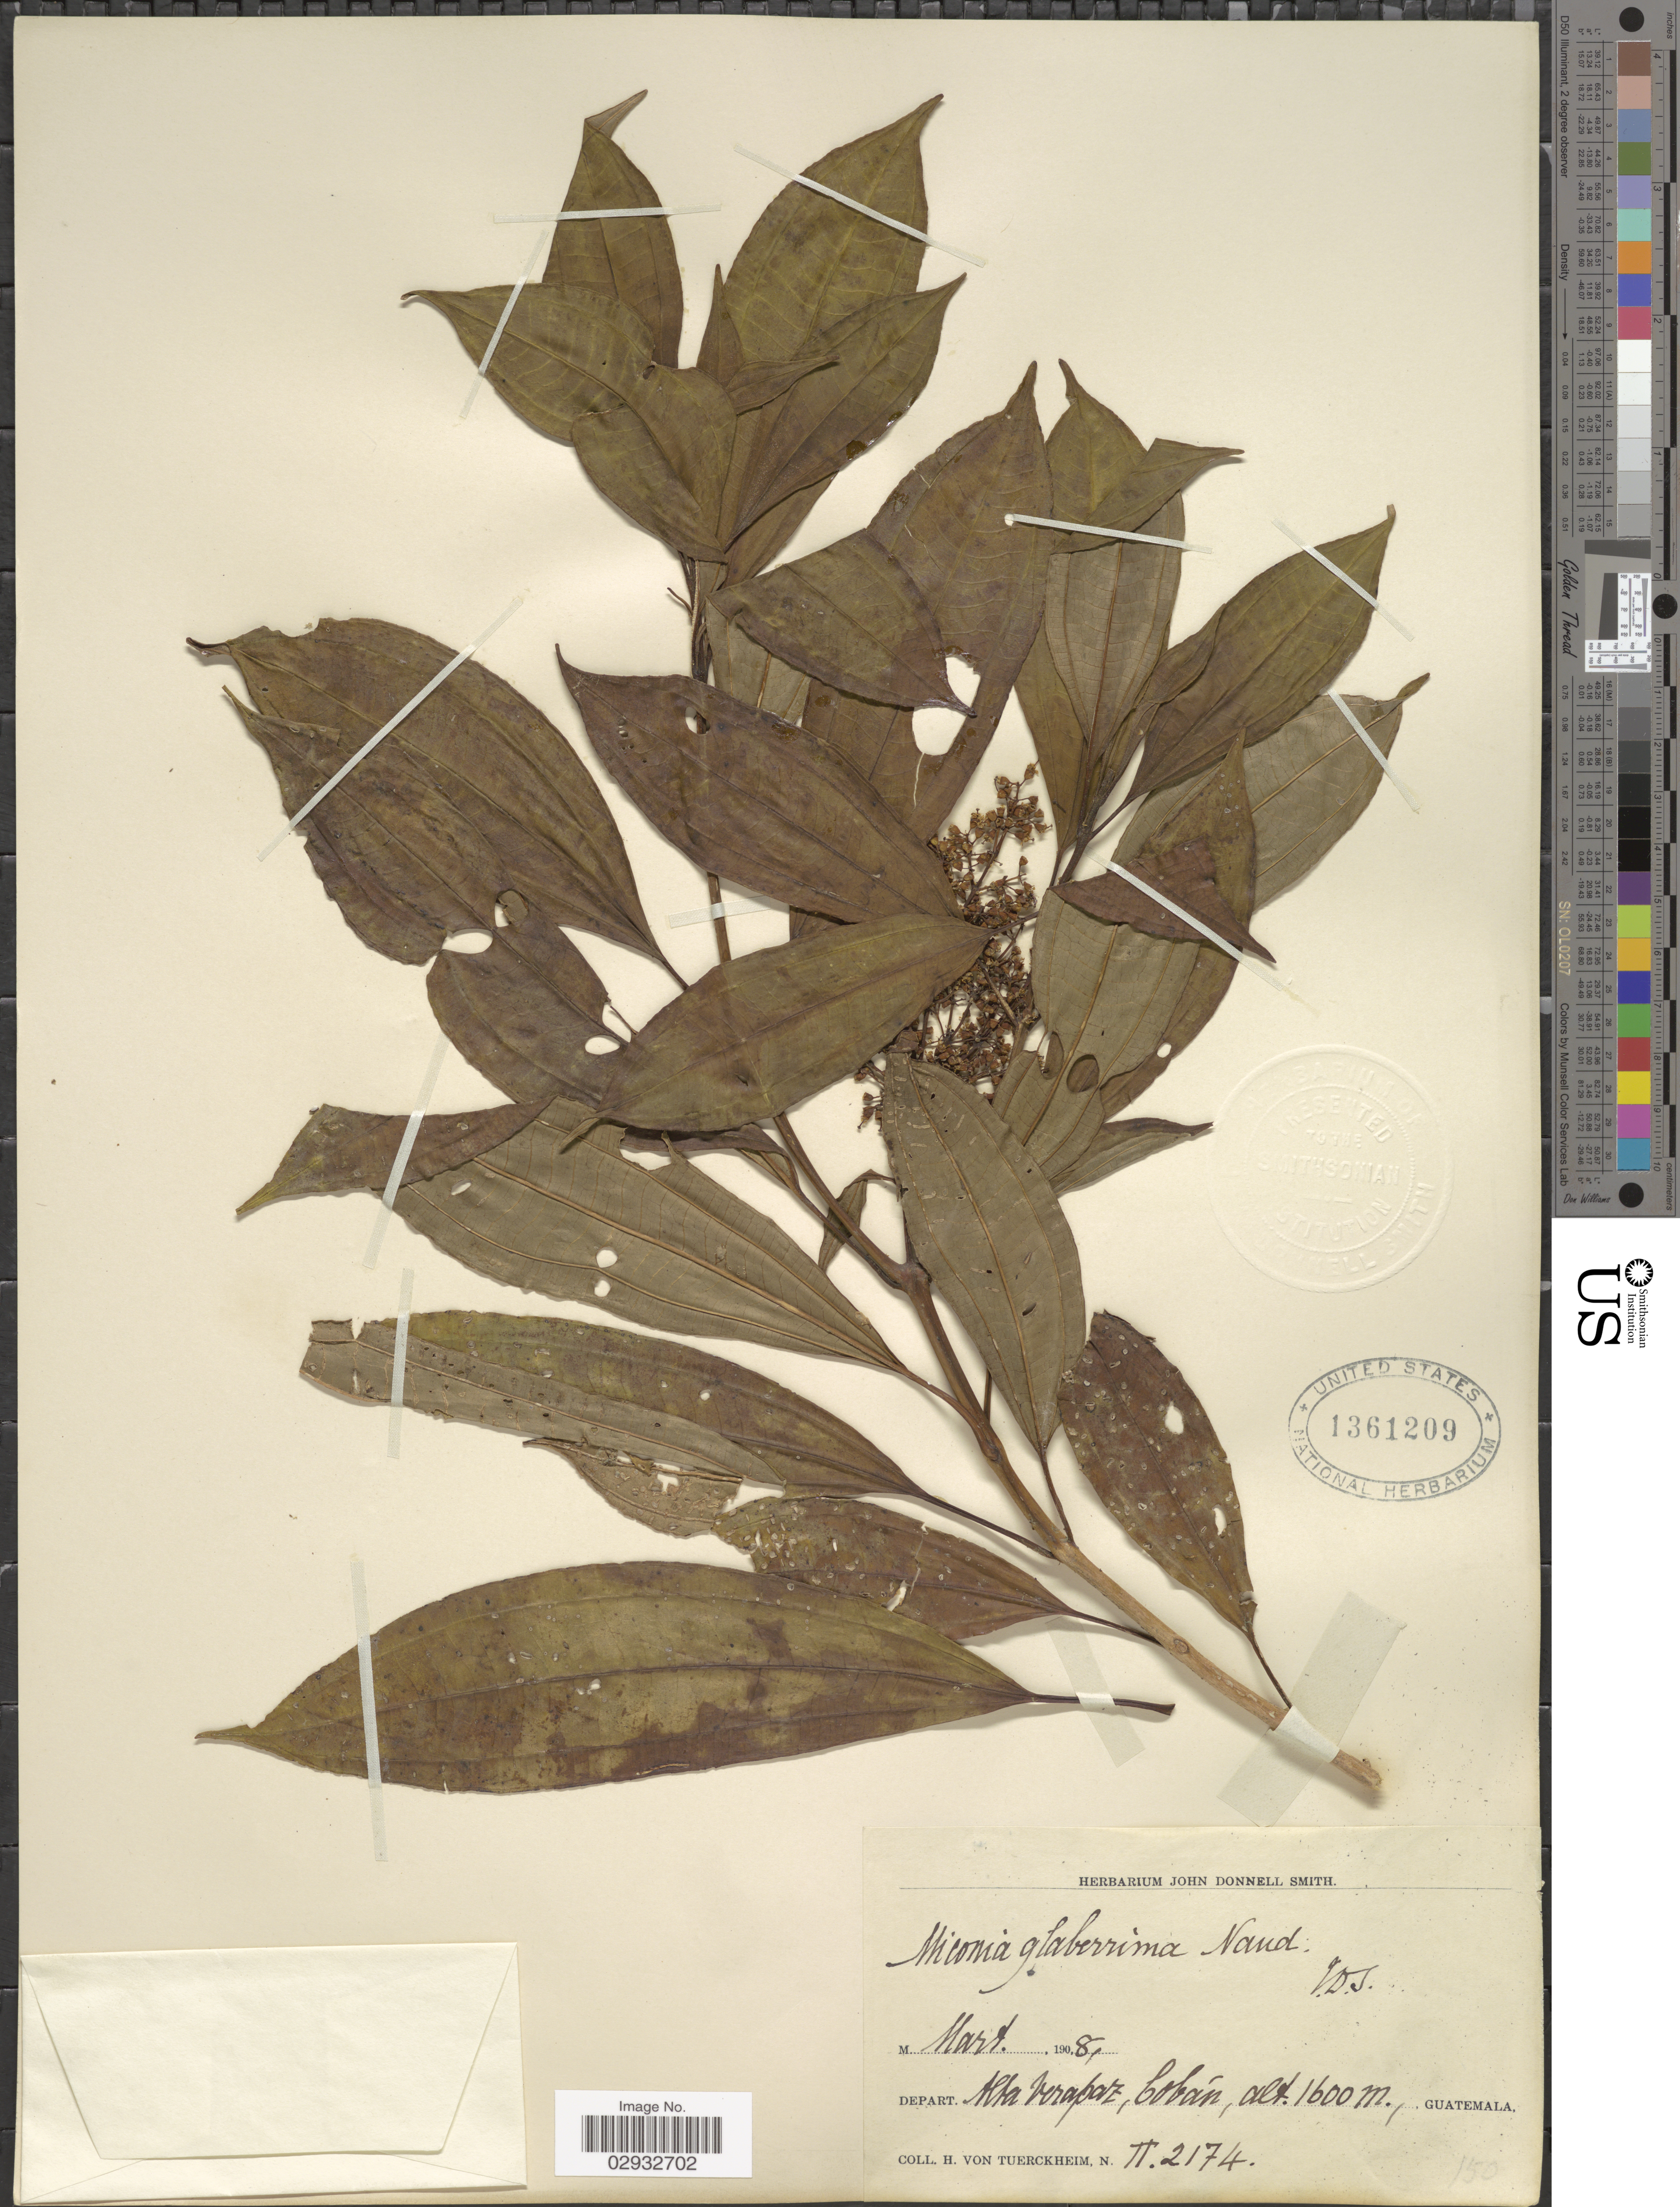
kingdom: Plantae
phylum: Tracheophyta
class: Magnoliopsida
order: Myrtales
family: Melastomataceae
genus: Miconia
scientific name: Miconia glaberrima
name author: (Schltdl.) Naudin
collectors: H. von Türckheim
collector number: II2174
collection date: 1908-03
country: Guatemala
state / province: Alta Verapaz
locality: Depart. Alta Verapaz, Cobán.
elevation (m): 1600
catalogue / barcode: US 1361209